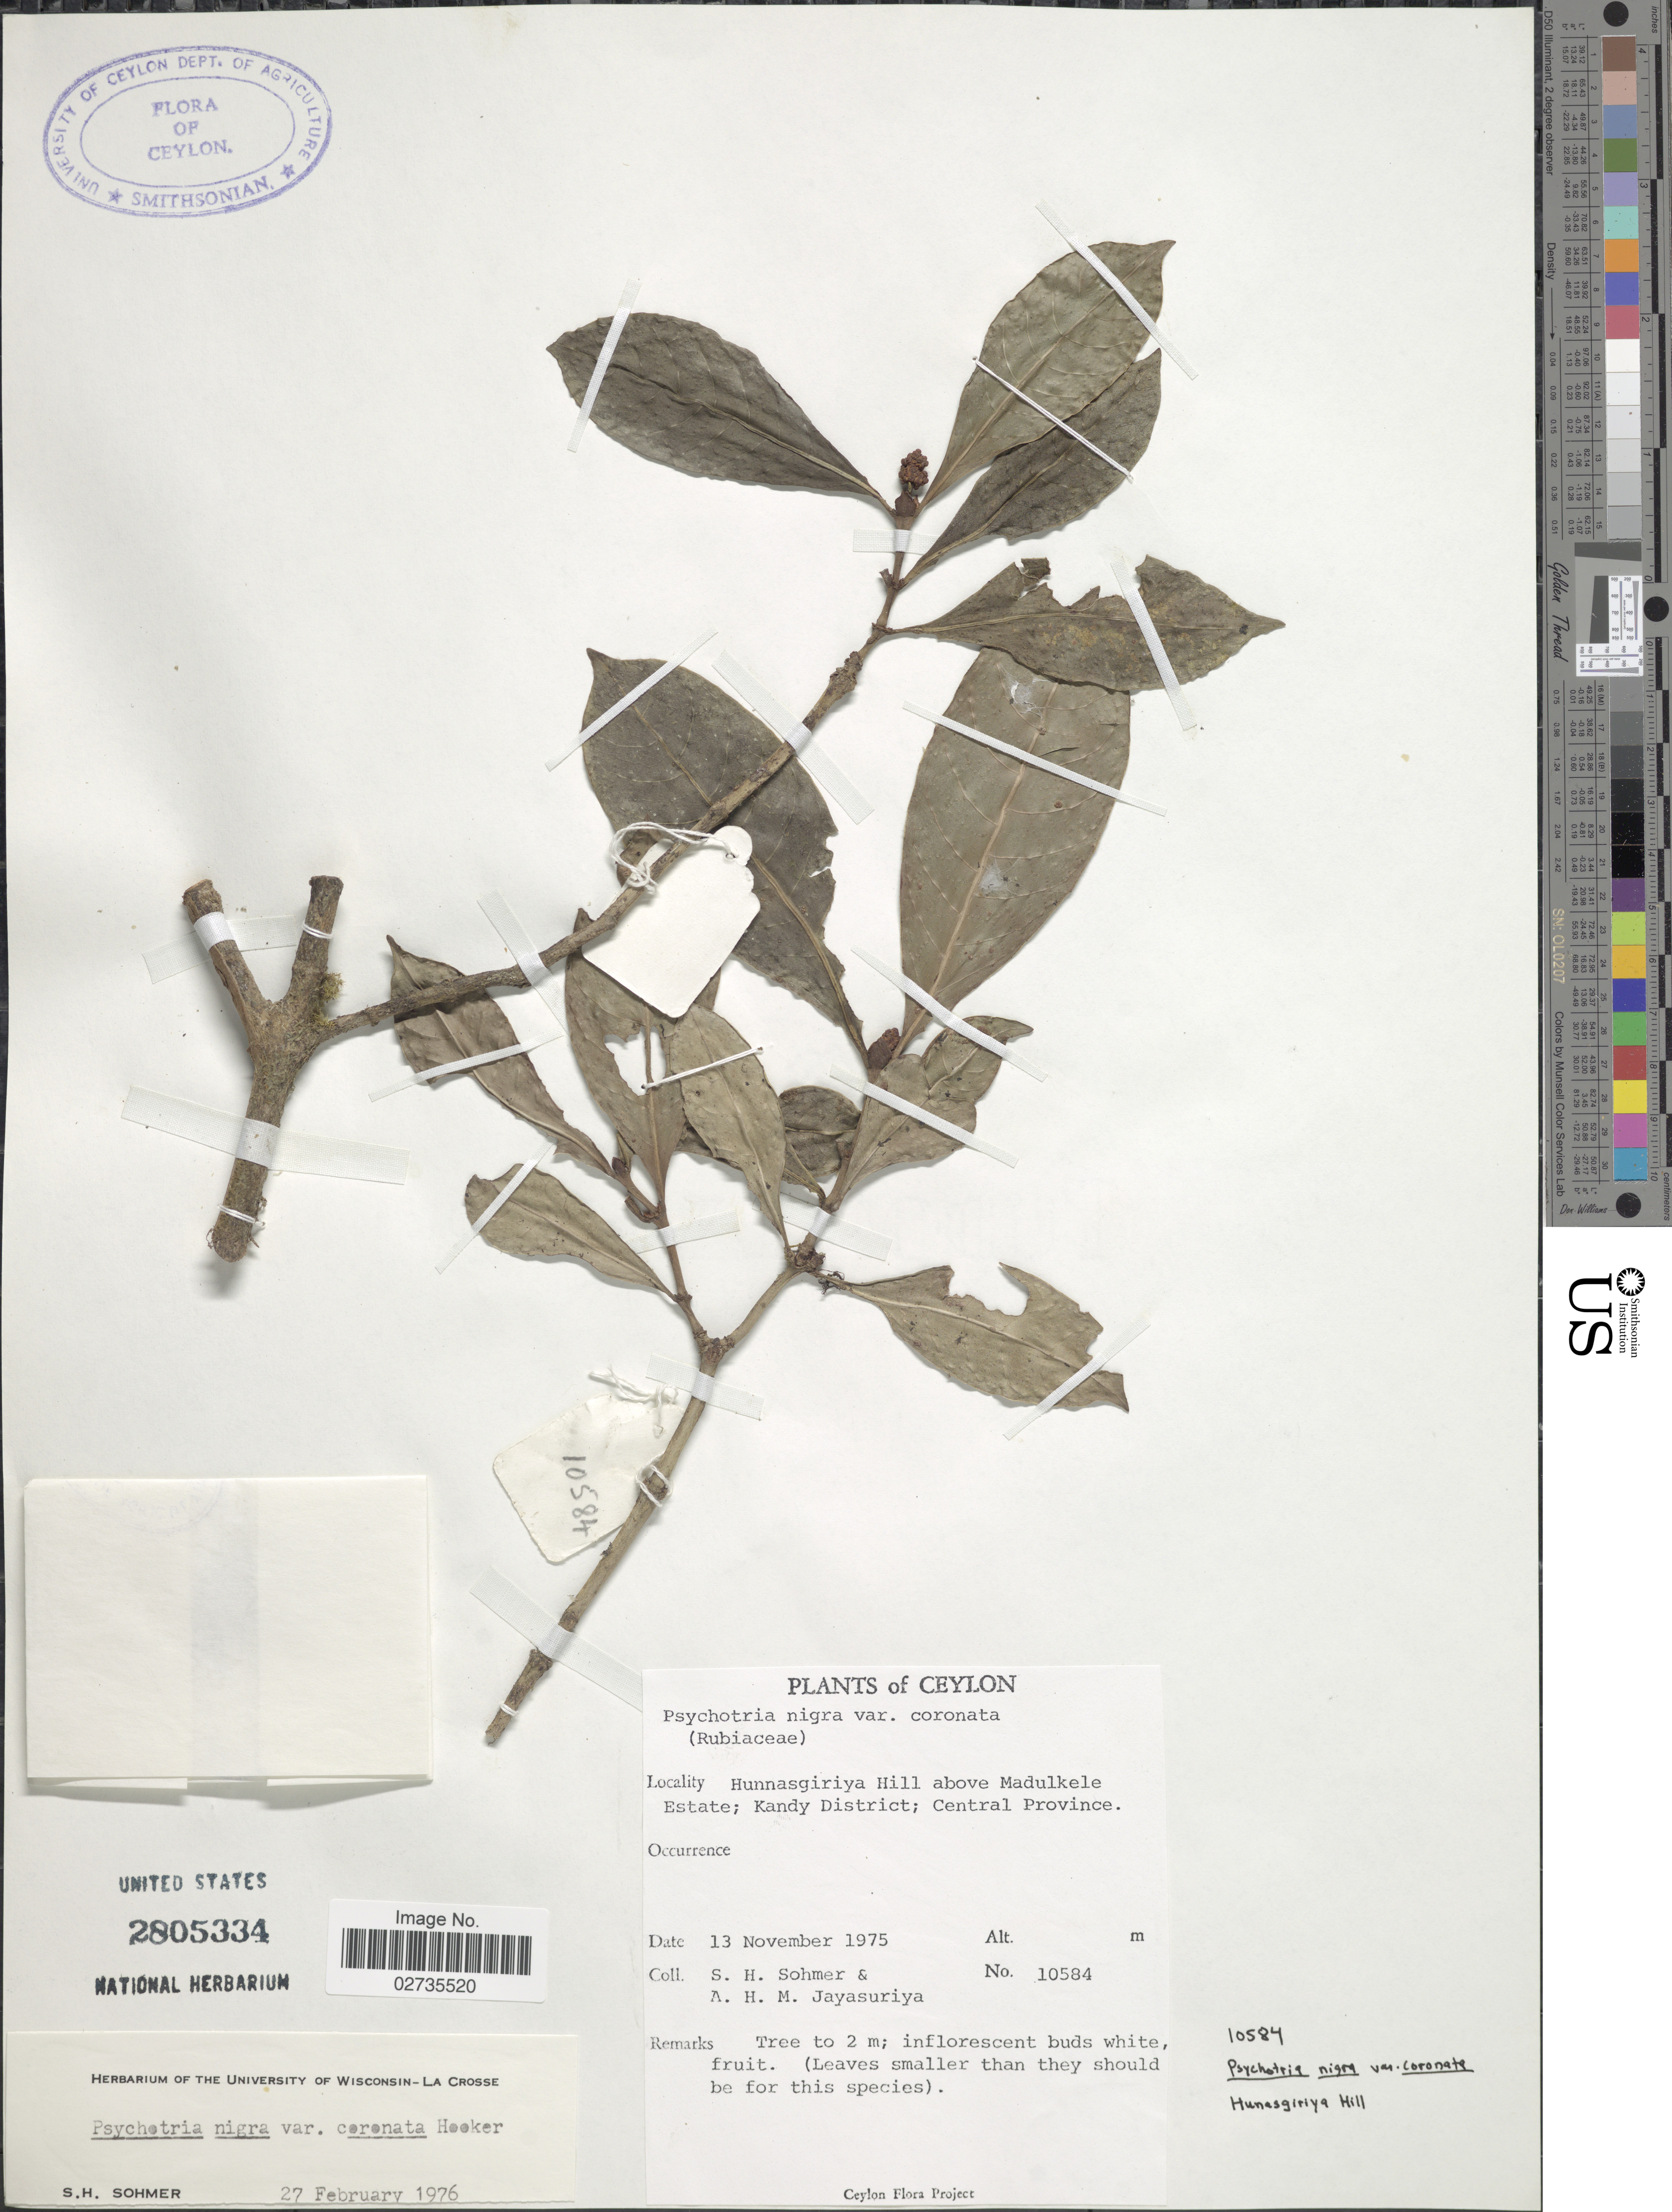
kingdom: Plantae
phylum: Tracheophyta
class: Magnoliopsida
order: Gentianales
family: Rubiaceae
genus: Psychotria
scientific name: Psychotria nigra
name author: (Gaertn.) Alston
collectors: S. H. Sohmer & A. H. Jayasuriya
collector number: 10584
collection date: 1975-11-13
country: Sri Lanka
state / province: Central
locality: Ceylon. Hunnasgiriya Hill above Madulkele Estate; Kandy District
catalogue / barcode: US 2805334